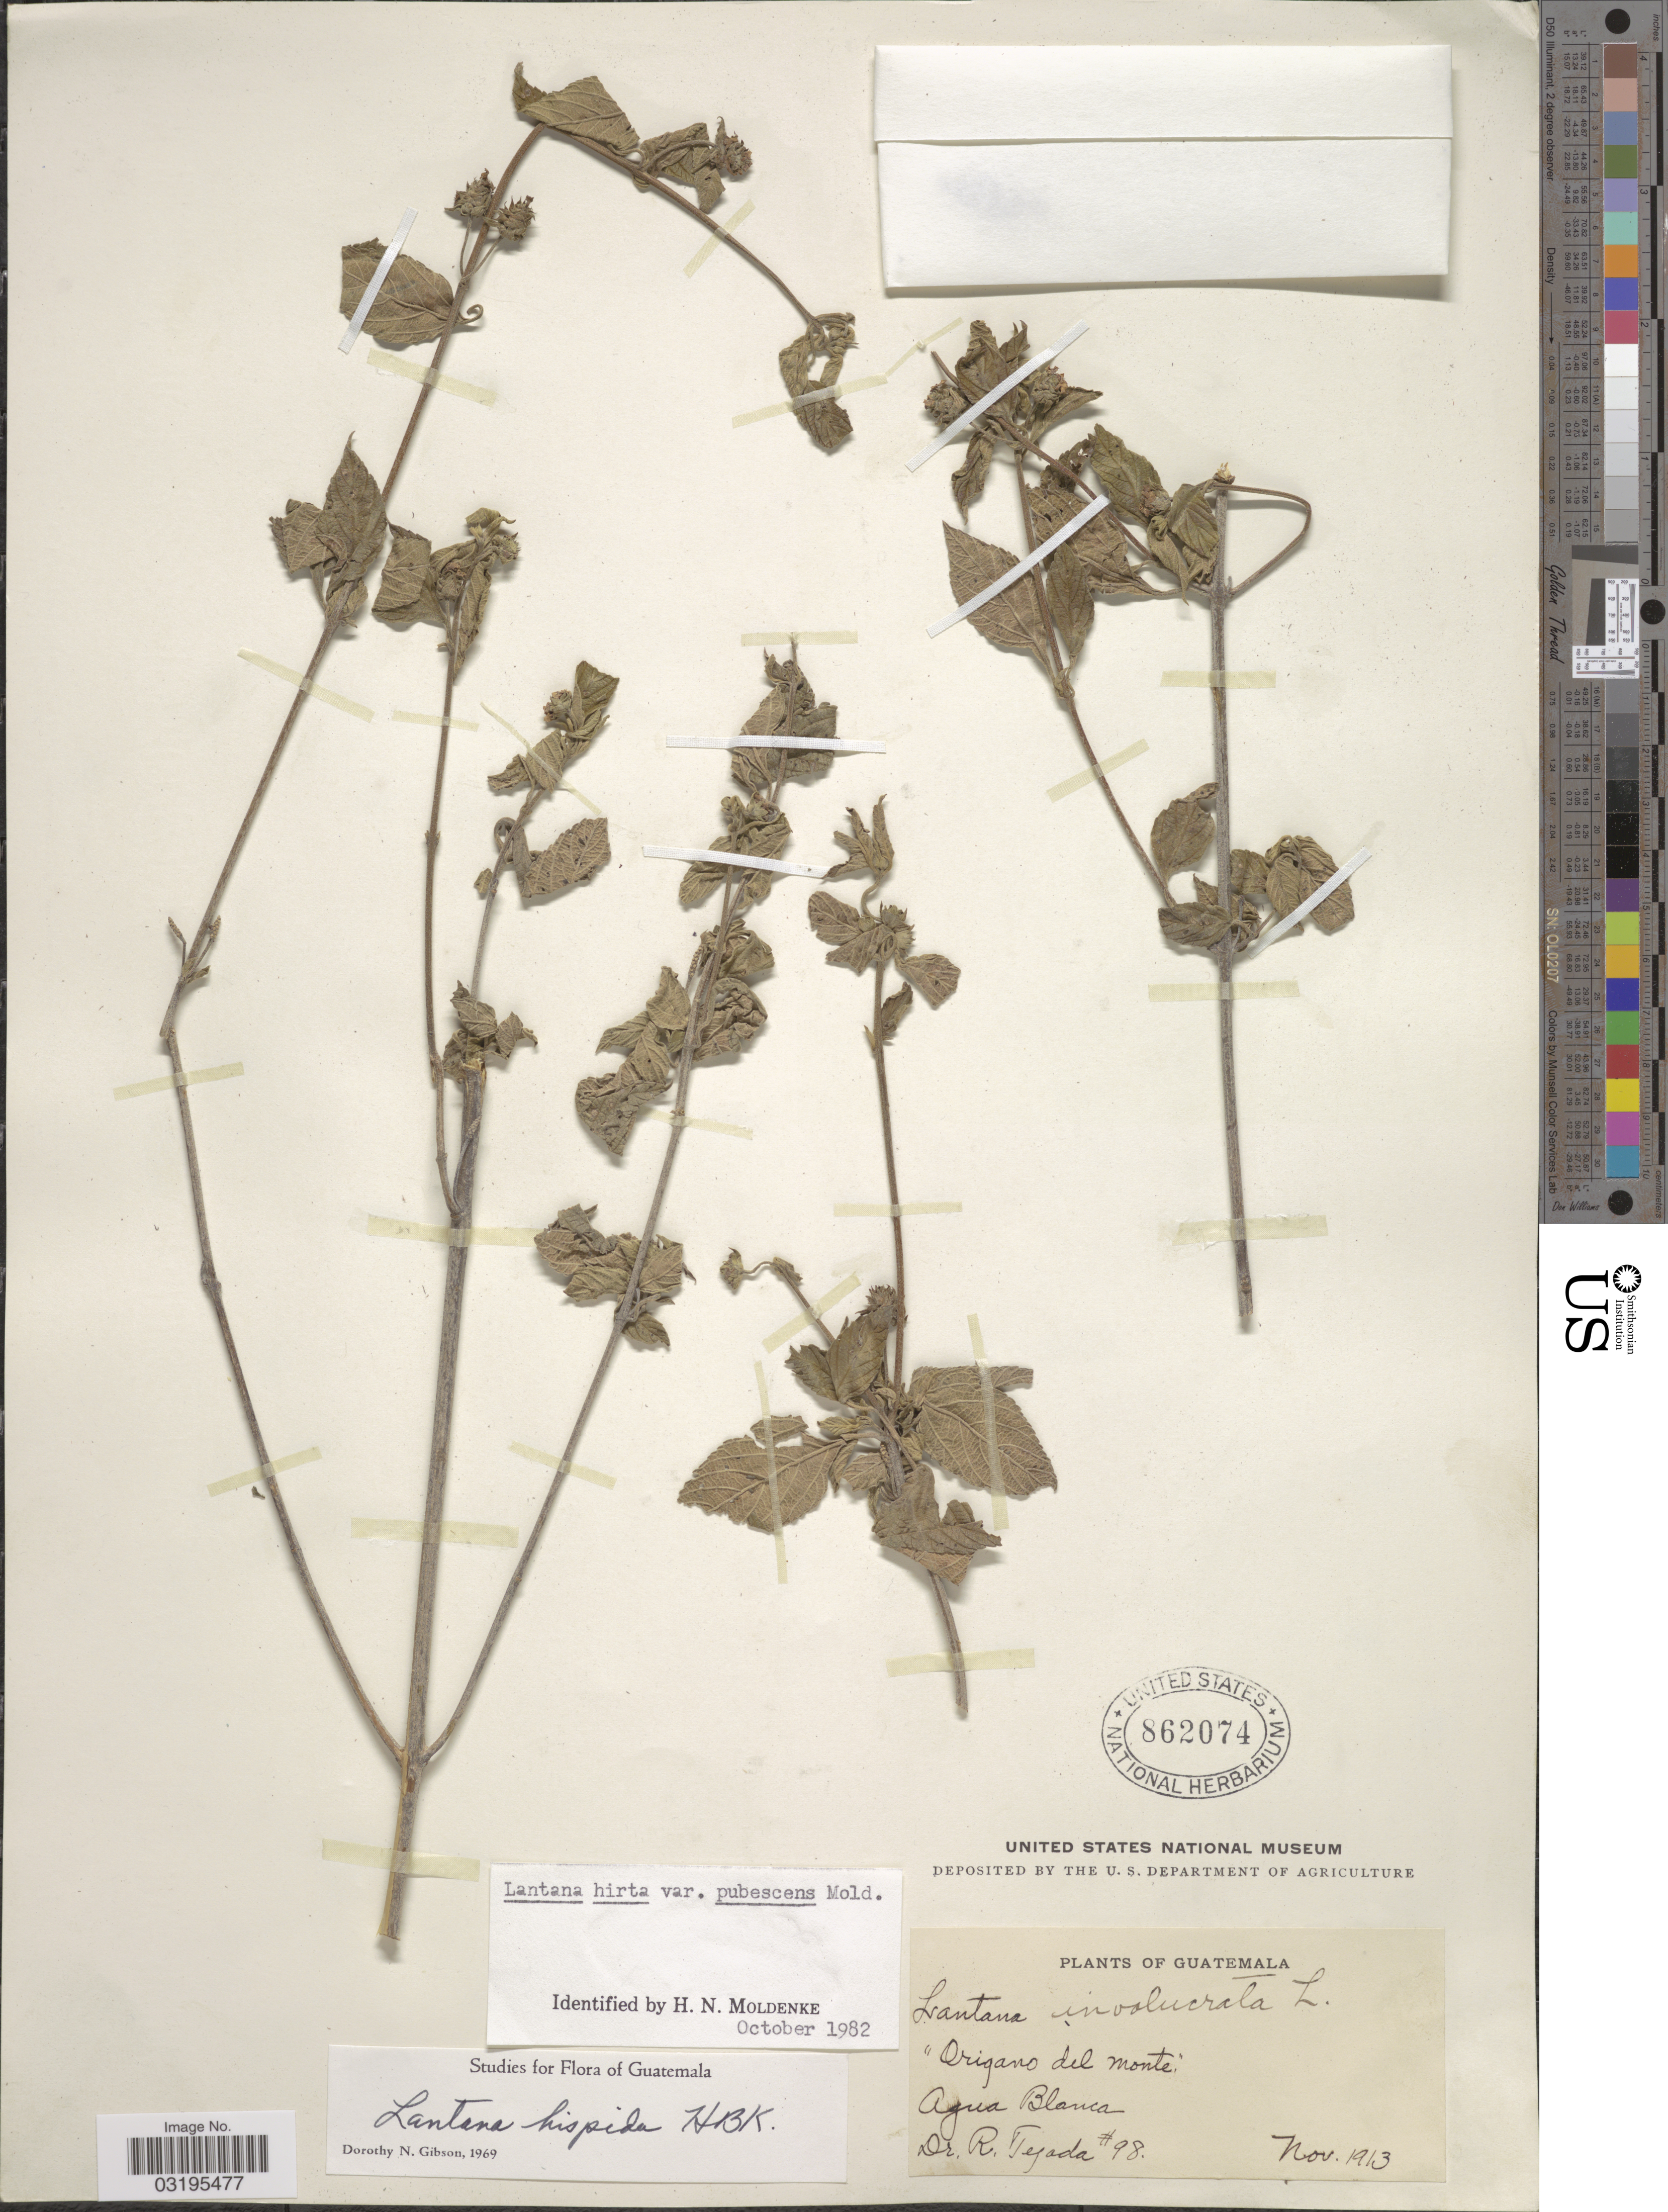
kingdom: Plantae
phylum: Tracheophyta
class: Magnoliopsida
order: Lamiales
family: Verbenaceae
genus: Lantana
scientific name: Lantana hirta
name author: Graham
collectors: R. Tejada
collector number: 98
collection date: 1913-11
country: Guatemala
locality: Agua Blanca.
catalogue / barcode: US 862074